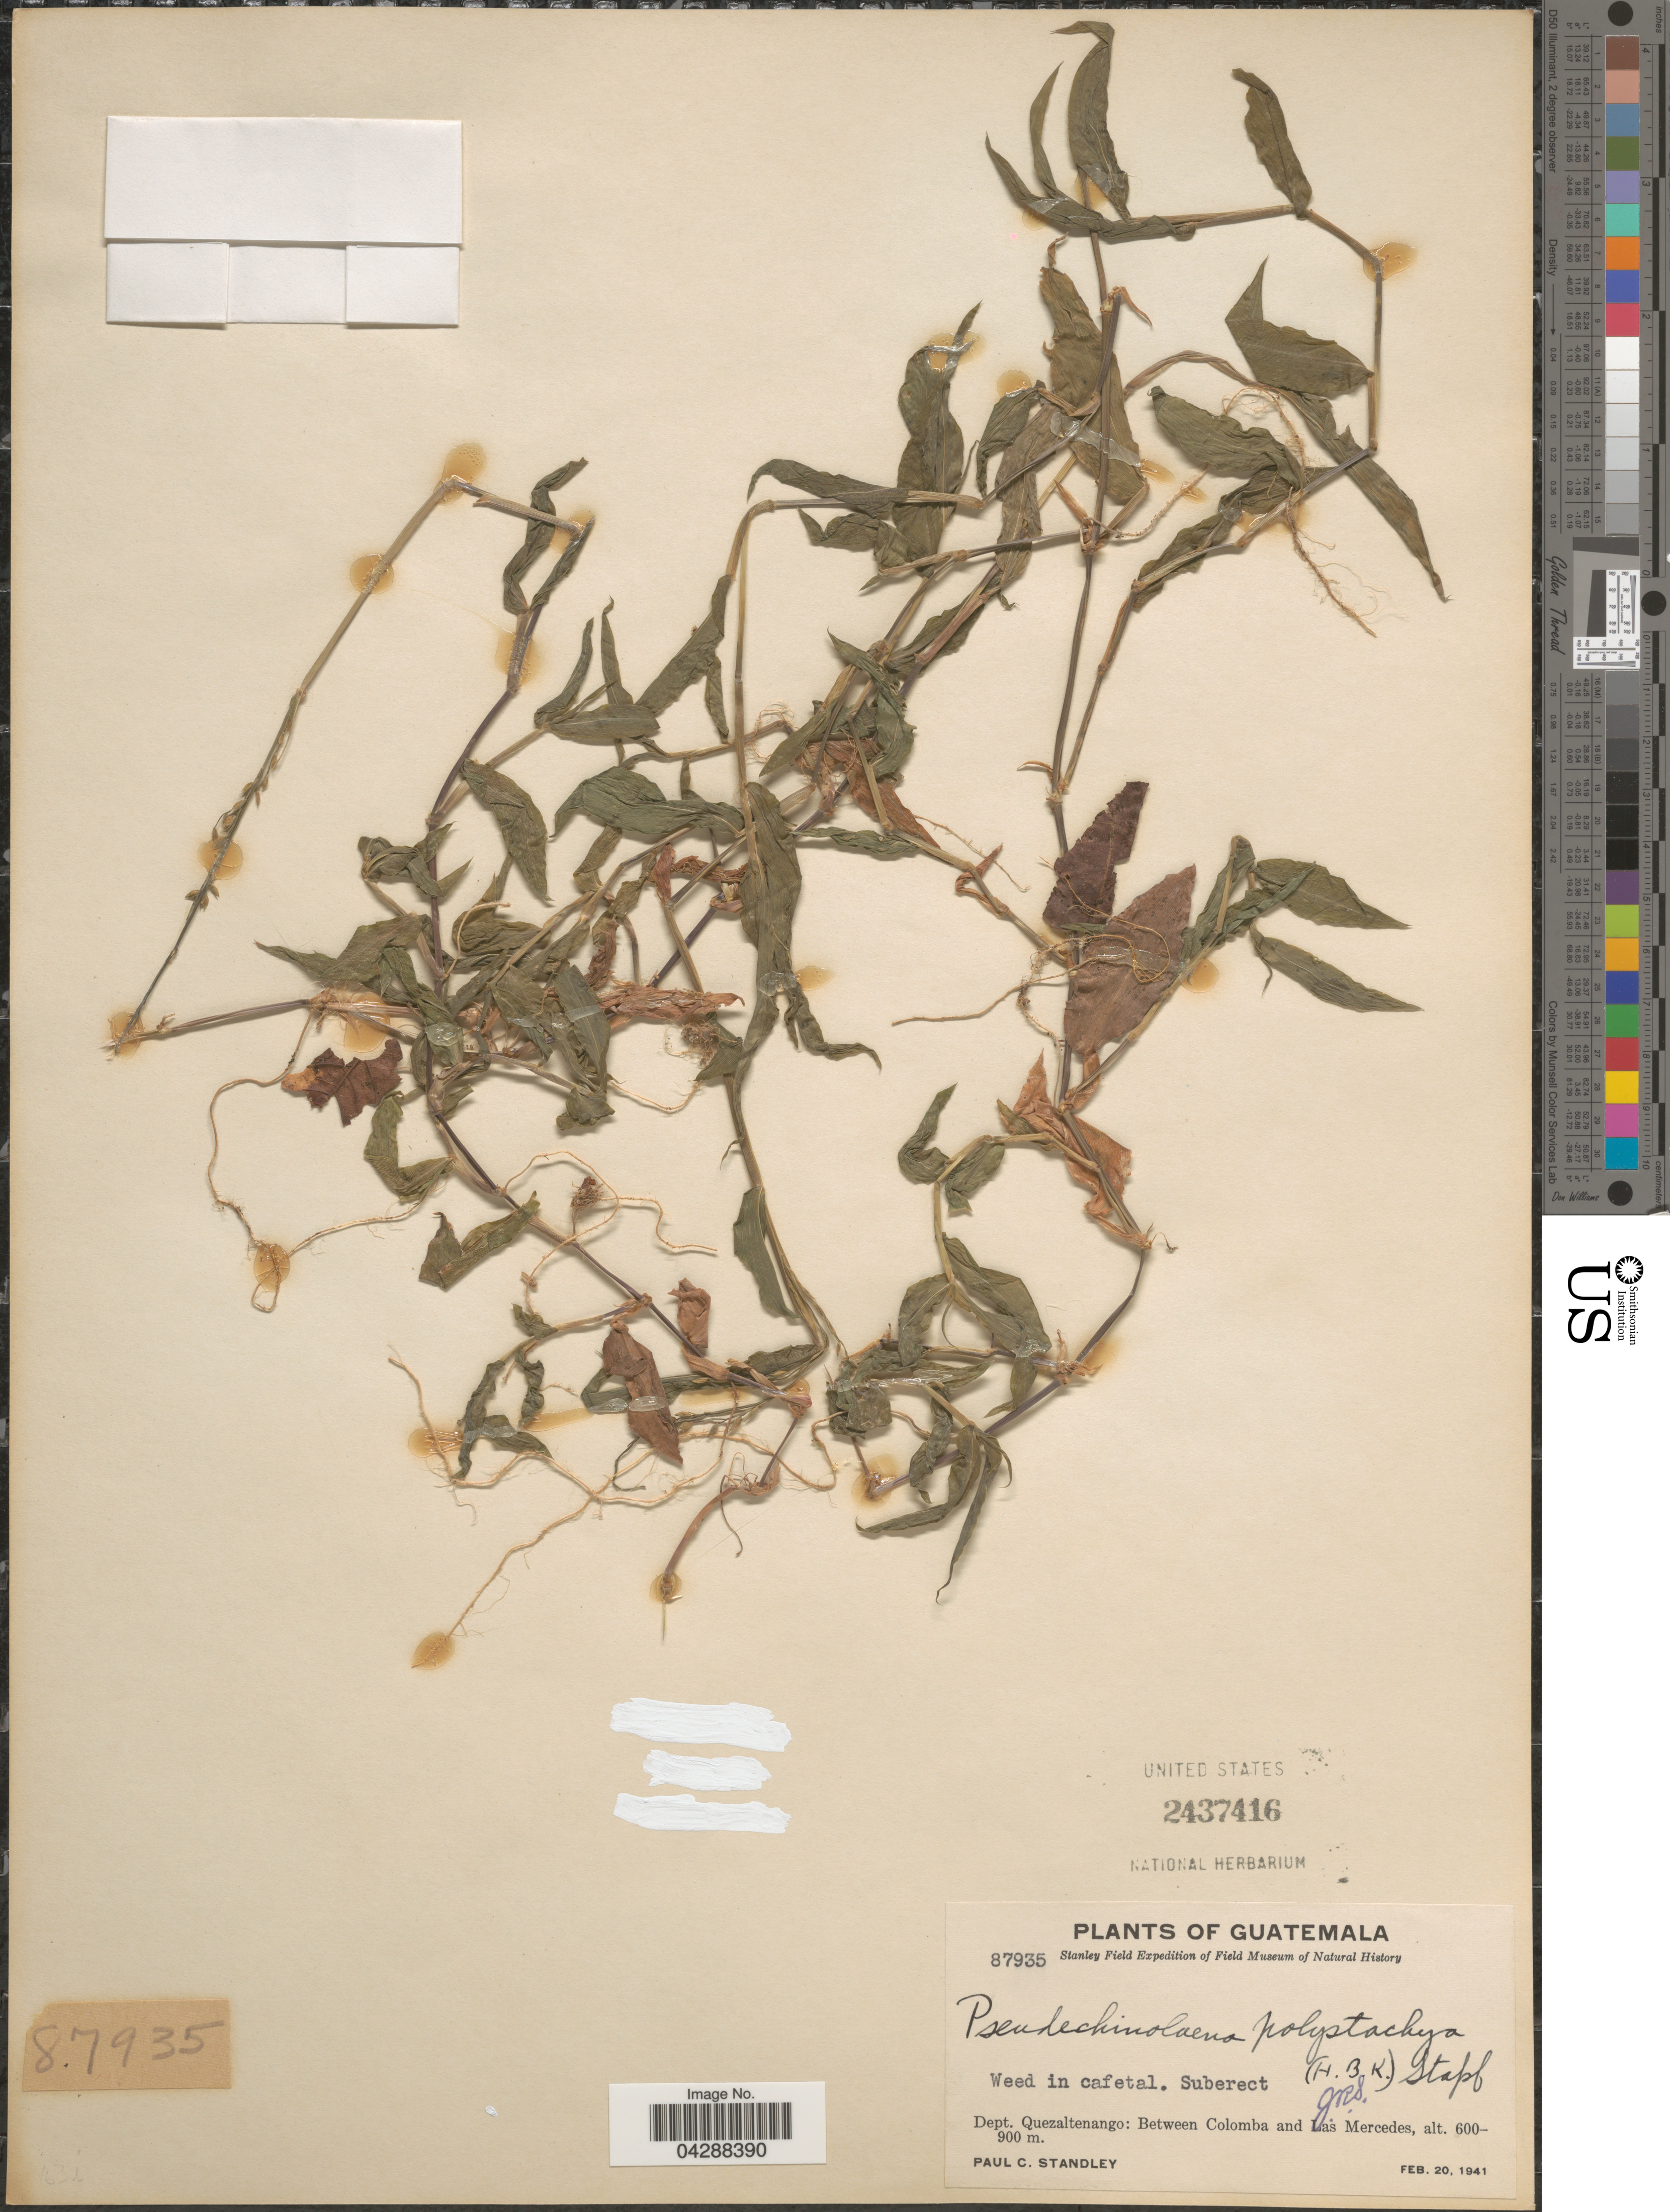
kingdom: Plantae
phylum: Tracheophyta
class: Liliopsida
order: Poales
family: Poaceae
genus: Pseudechinolaena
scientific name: Pseudechinolaena polystachya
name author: (Kunth) Stapf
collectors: P. C. Standley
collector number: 87935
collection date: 1941-02-20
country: Guatemala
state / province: Quetzaltenango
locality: Stanley Field Expedition of Field Museum of Natural History. Dept. Quezaltenango: Between Colomba and Las Mercedes.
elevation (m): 600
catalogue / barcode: US 2437416